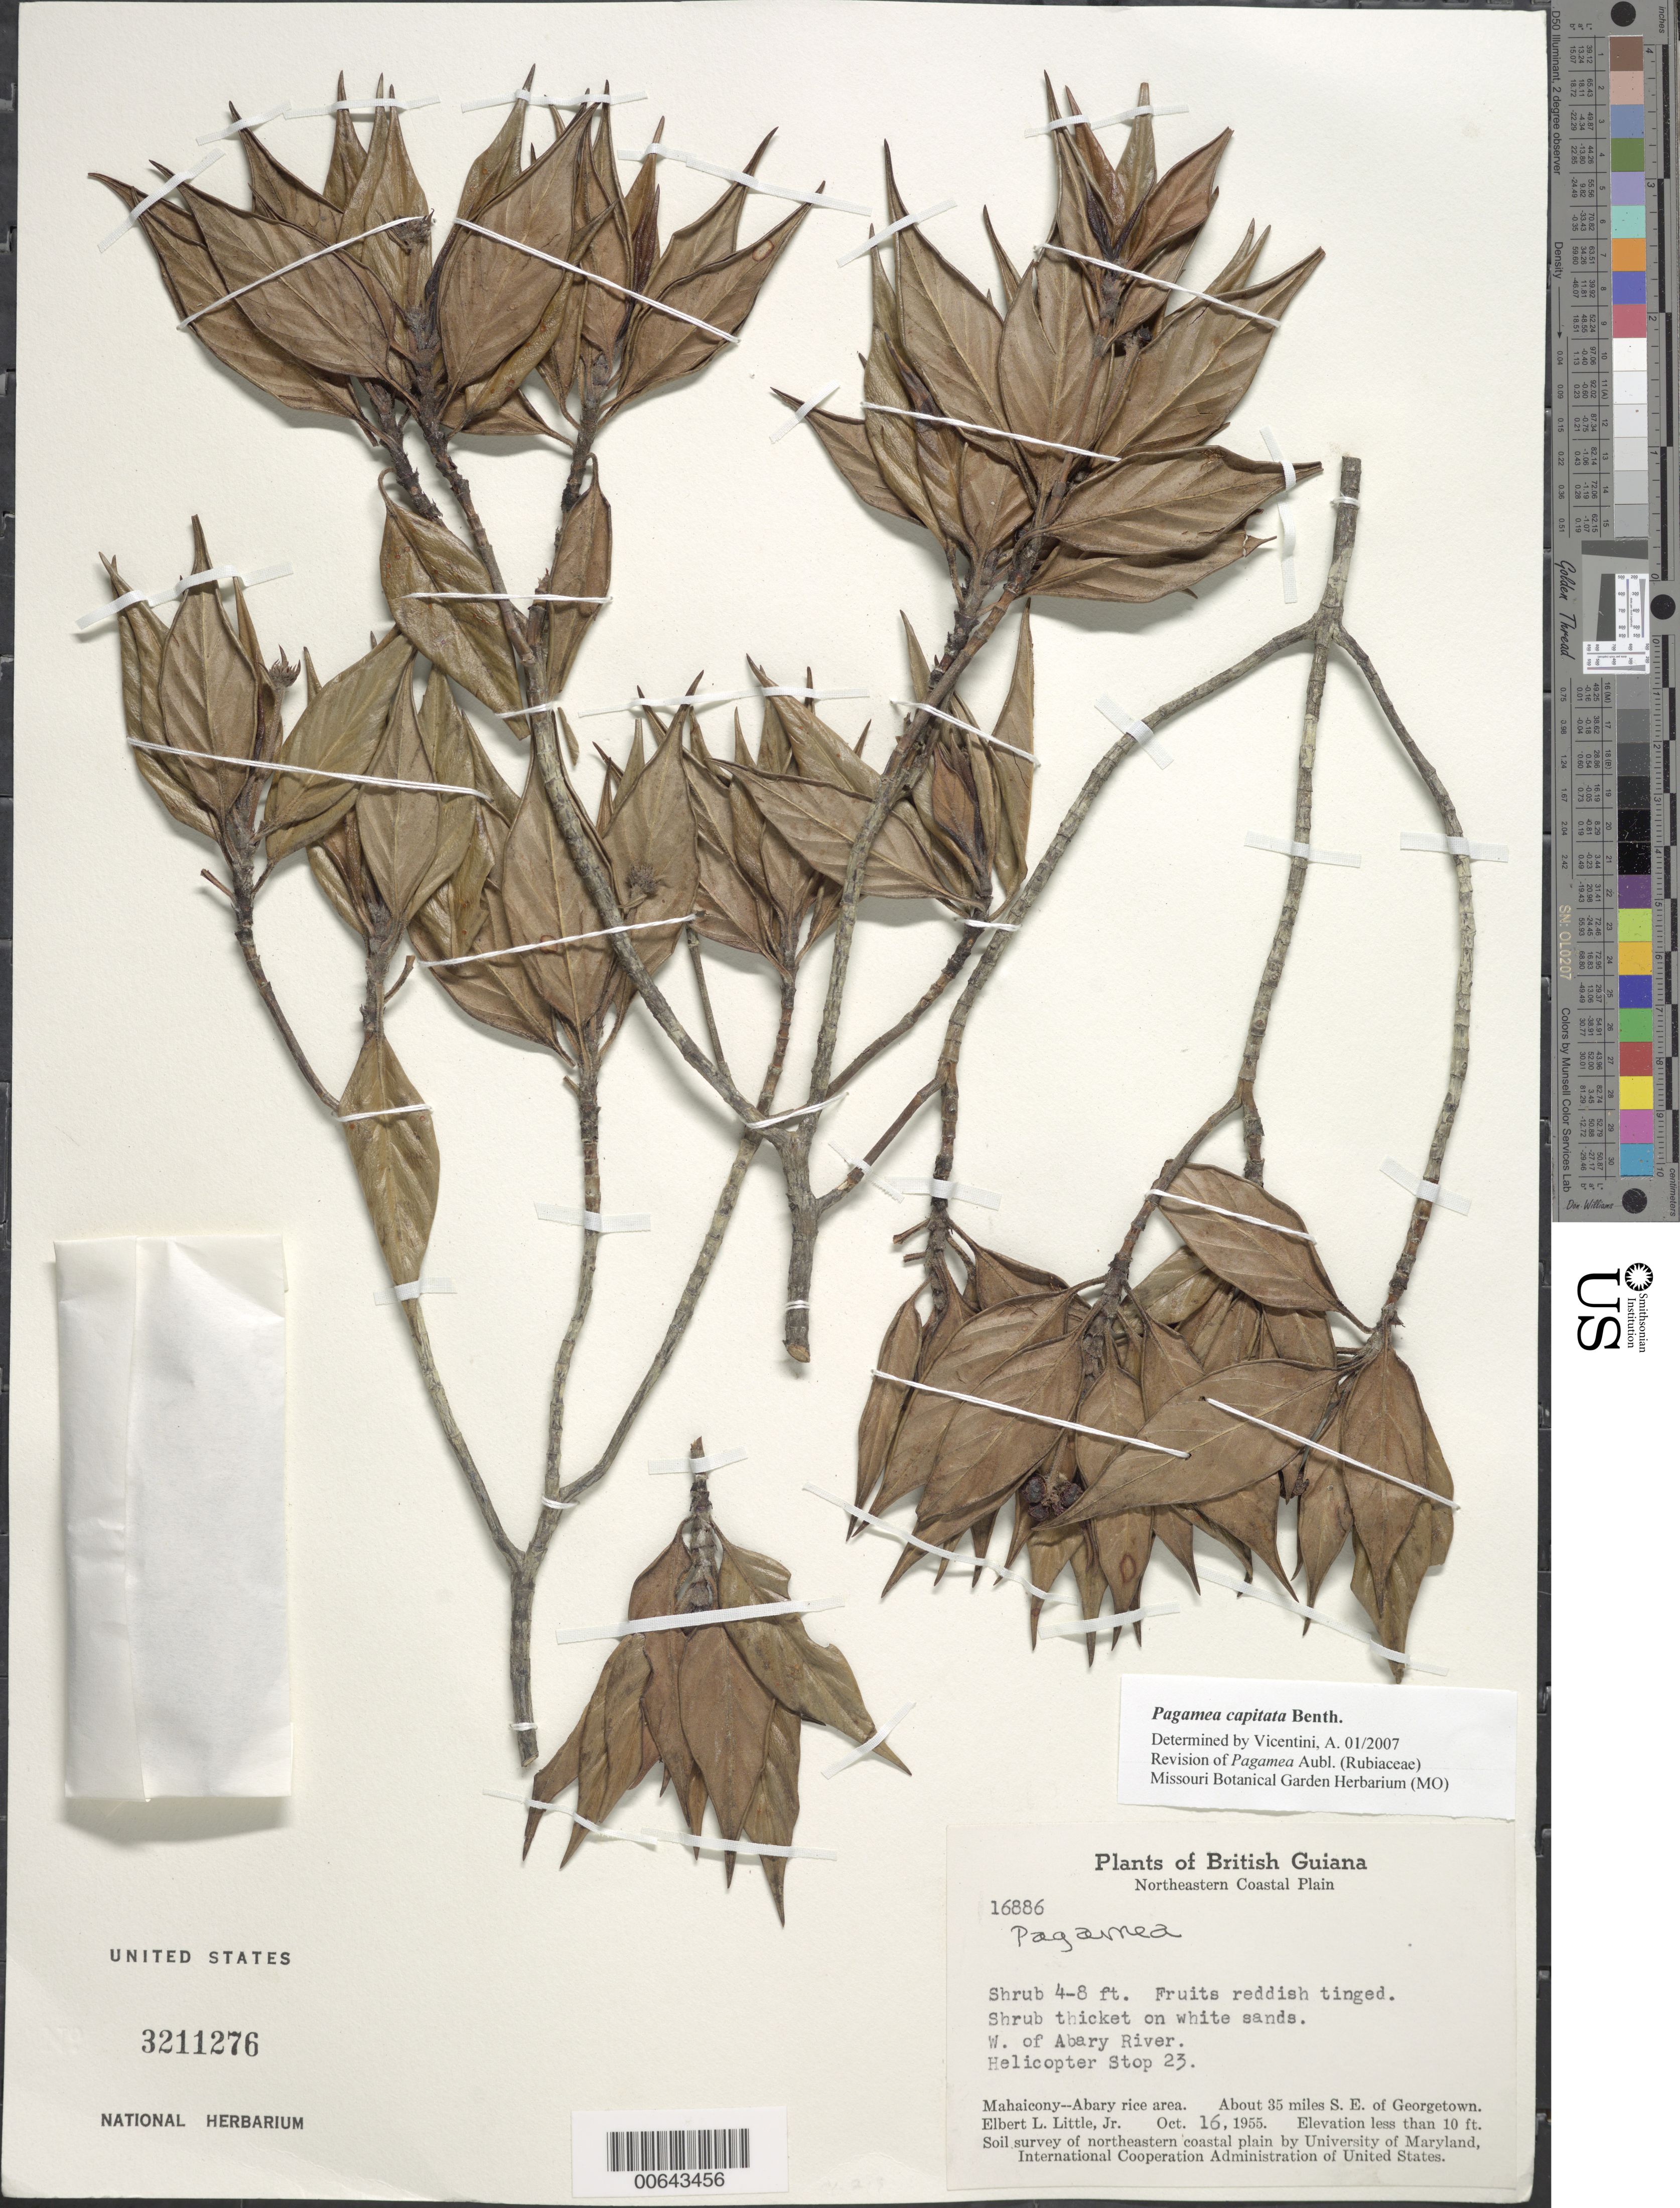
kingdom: Plantae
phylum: Tracheophyta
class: Magnoliopsida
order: Gentianales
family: Rubiaceae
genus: Pagamea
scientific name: Pagamea capitata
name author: Benth.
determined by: Vicentini, A.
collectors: E. L. Little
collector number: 16886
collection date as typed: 16-Oct-55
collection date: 1955-10-16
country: Guyana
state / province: Mahaica-Berbice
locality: Mahaicony-Abary rice area, E bank Demerara R., about 35 mi. SE of Georgetown, Helicopter stop 23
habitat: Shrub thicket on white sand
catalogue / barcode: US 3211276